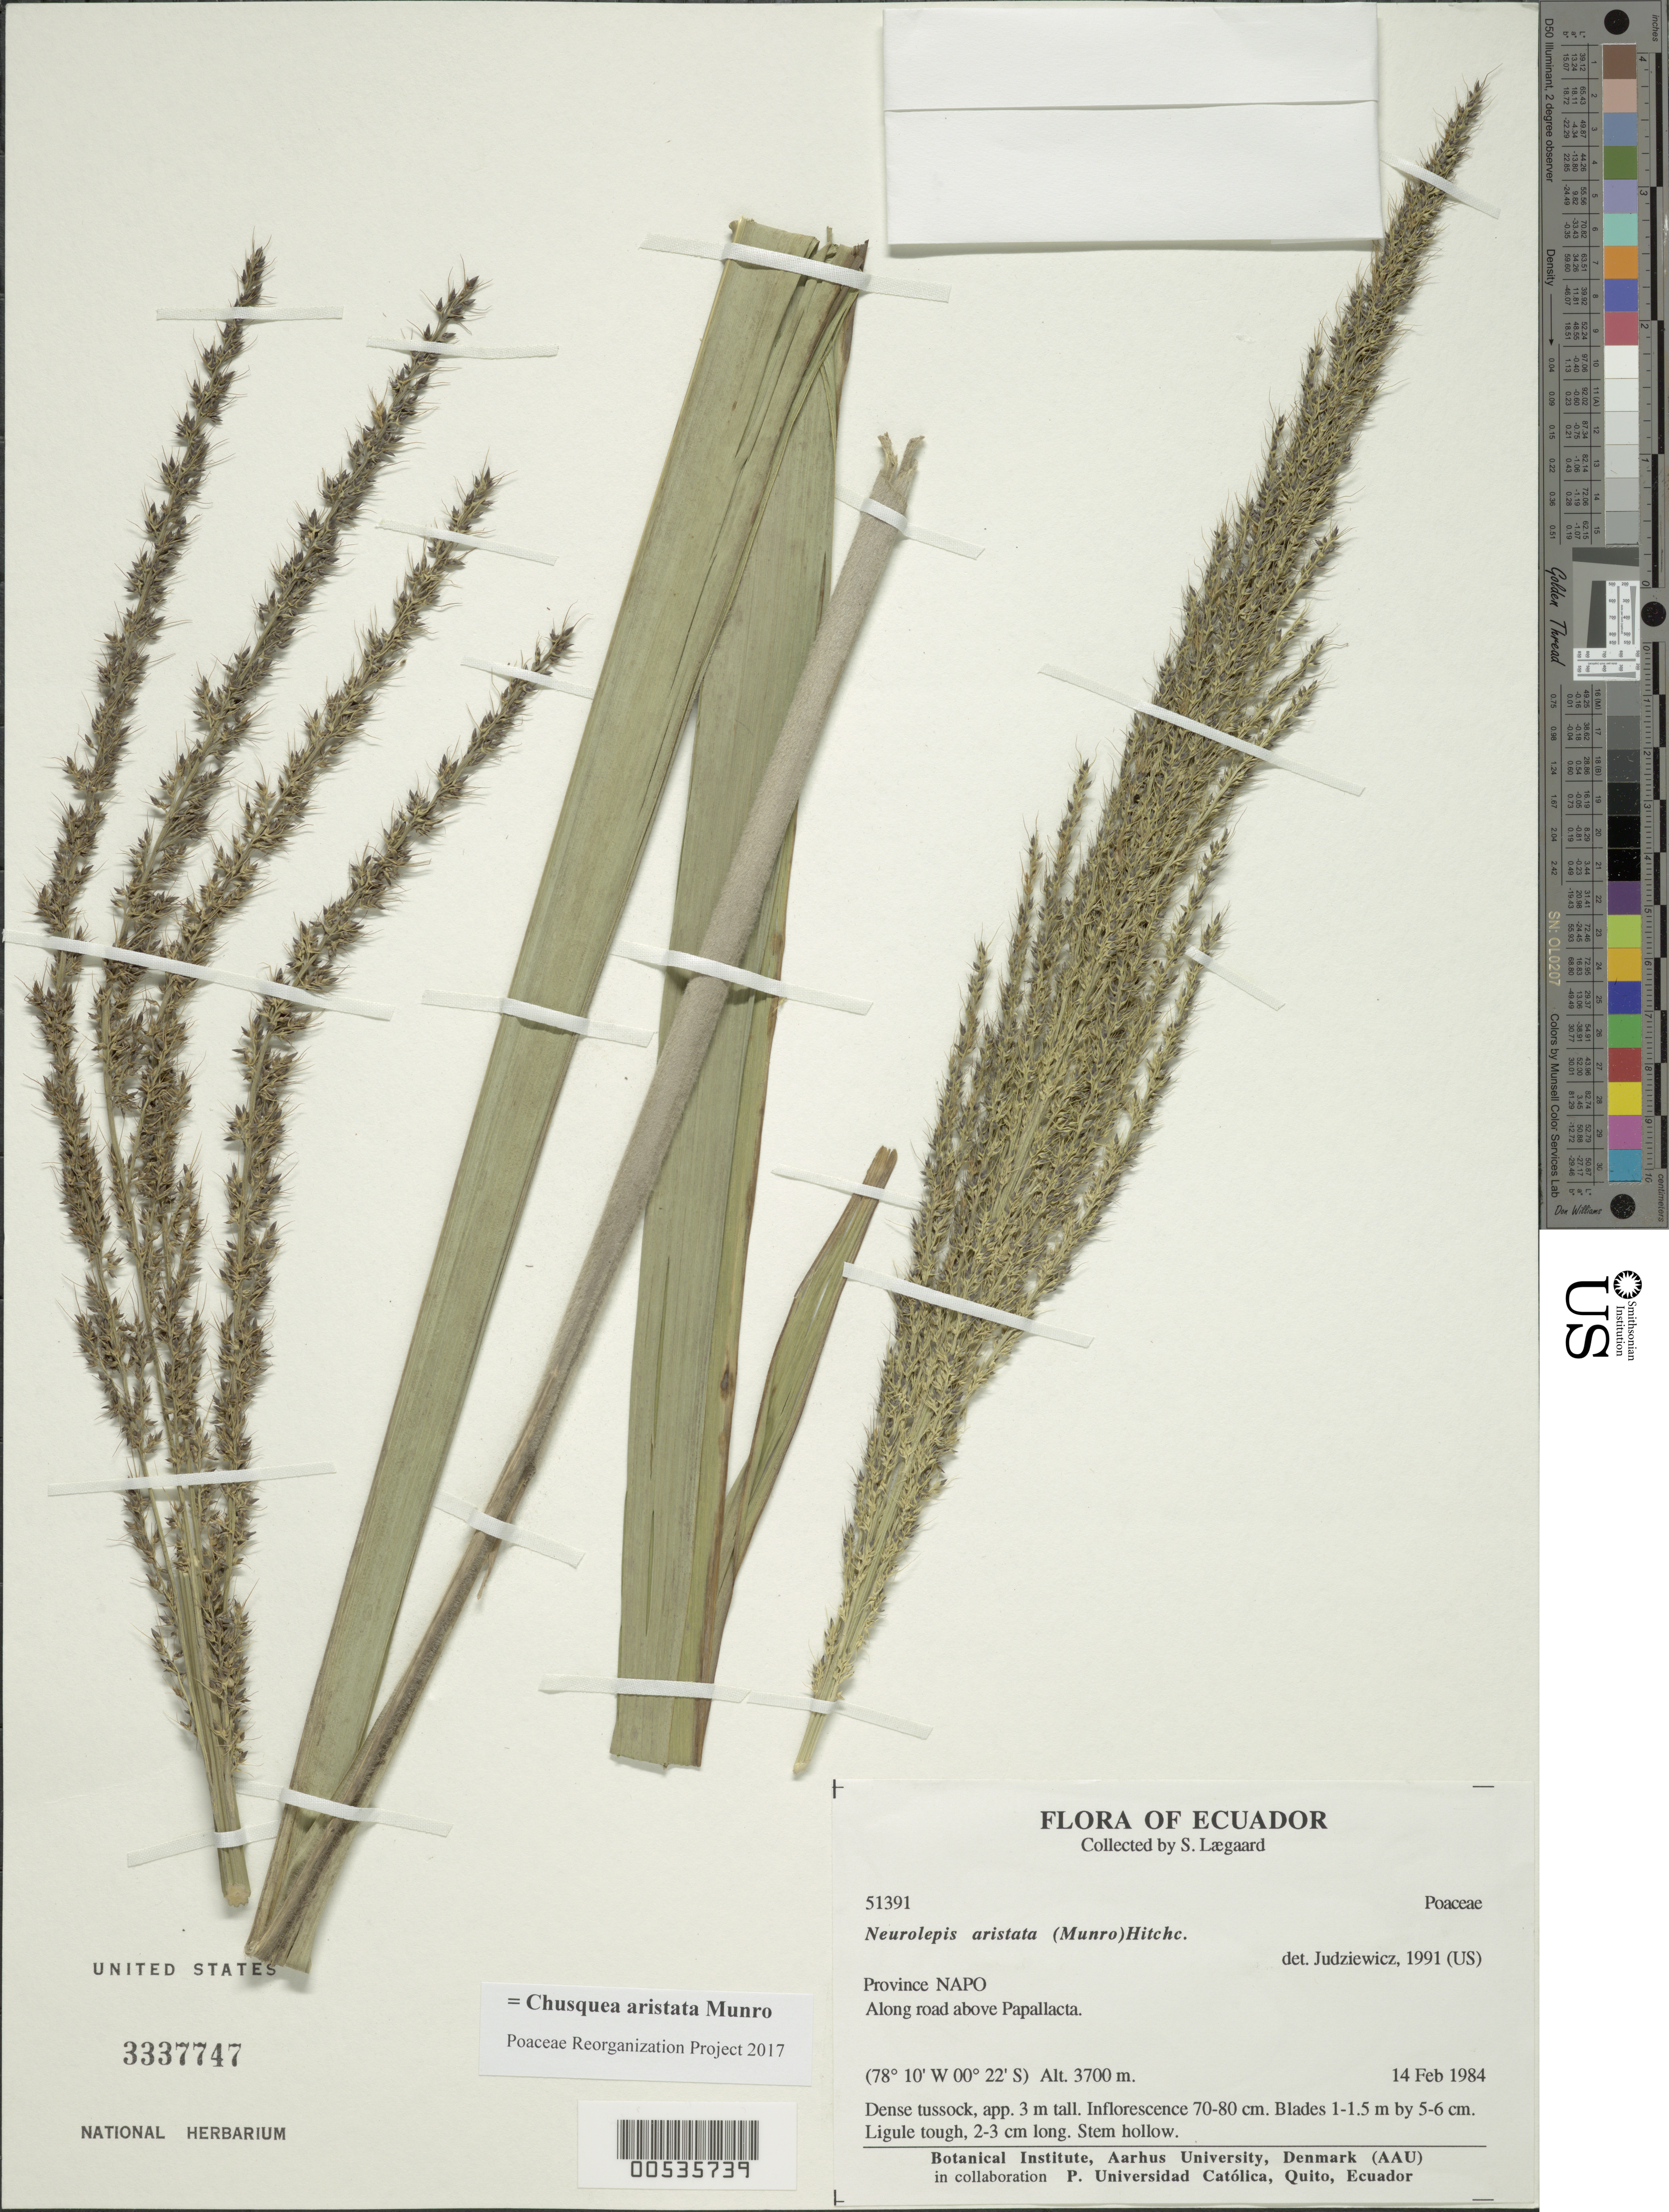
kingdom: Plantae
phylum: Tracheophyta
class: Liliopsida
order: Poales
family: Poaceae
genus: Chusquea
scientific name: Chusquea aristata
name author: Munro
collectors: S. Lægaard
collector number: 51391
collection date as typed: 14 Feb 1984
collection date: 1984-02-14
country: Ecuador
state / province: Napo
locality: Along road above papallacta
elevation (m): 3700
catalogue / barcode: US 3337747